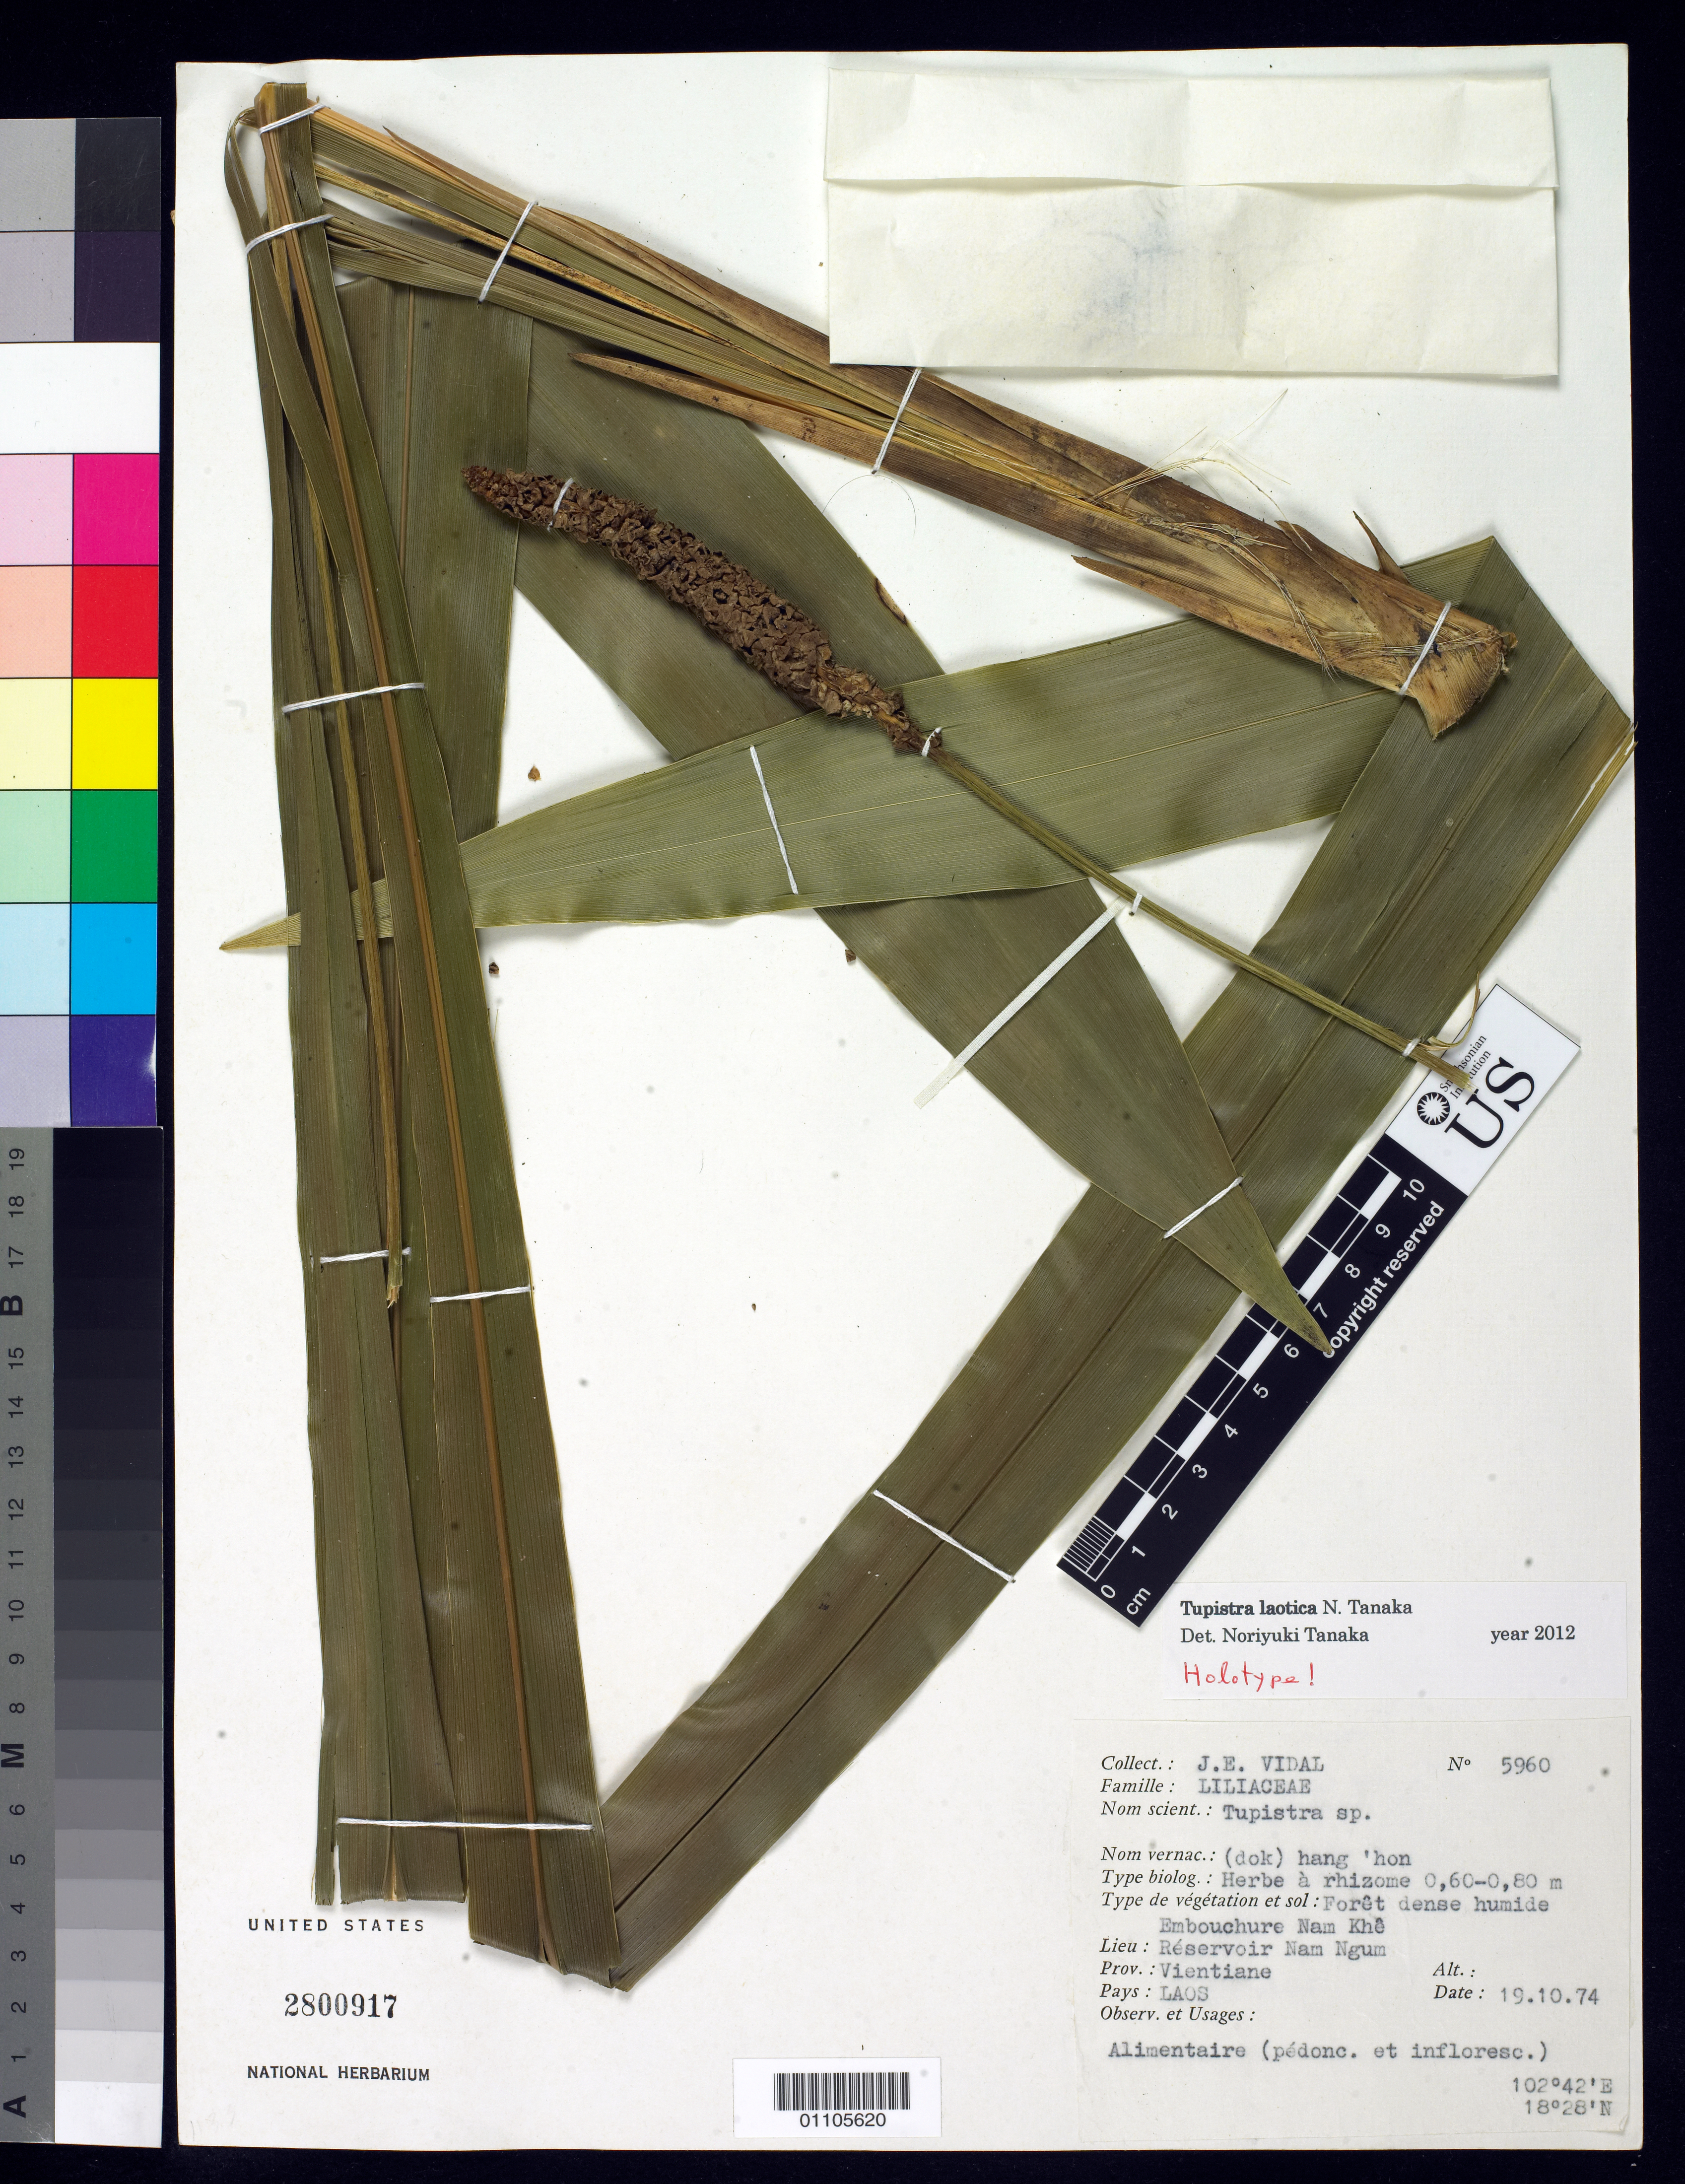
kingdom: Plantae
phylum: Tracheophyta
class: Liliopsida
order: Asparagales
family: Asparagaceae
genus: Tupistra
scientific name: Tupistra laotica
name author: N. Tanaka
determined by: Tanaka, Noriyuki, Teikyo University (JAPAN)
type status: Holotype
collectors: J. E. Vidal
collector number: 5960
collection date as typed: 19 Oct 1974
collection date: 1974-10-19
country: Laos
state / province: Viangchan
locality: Embouchure Nam Khe, Reservoir Nam Ngum, Prov. Vientiane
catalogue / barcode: US 2800917